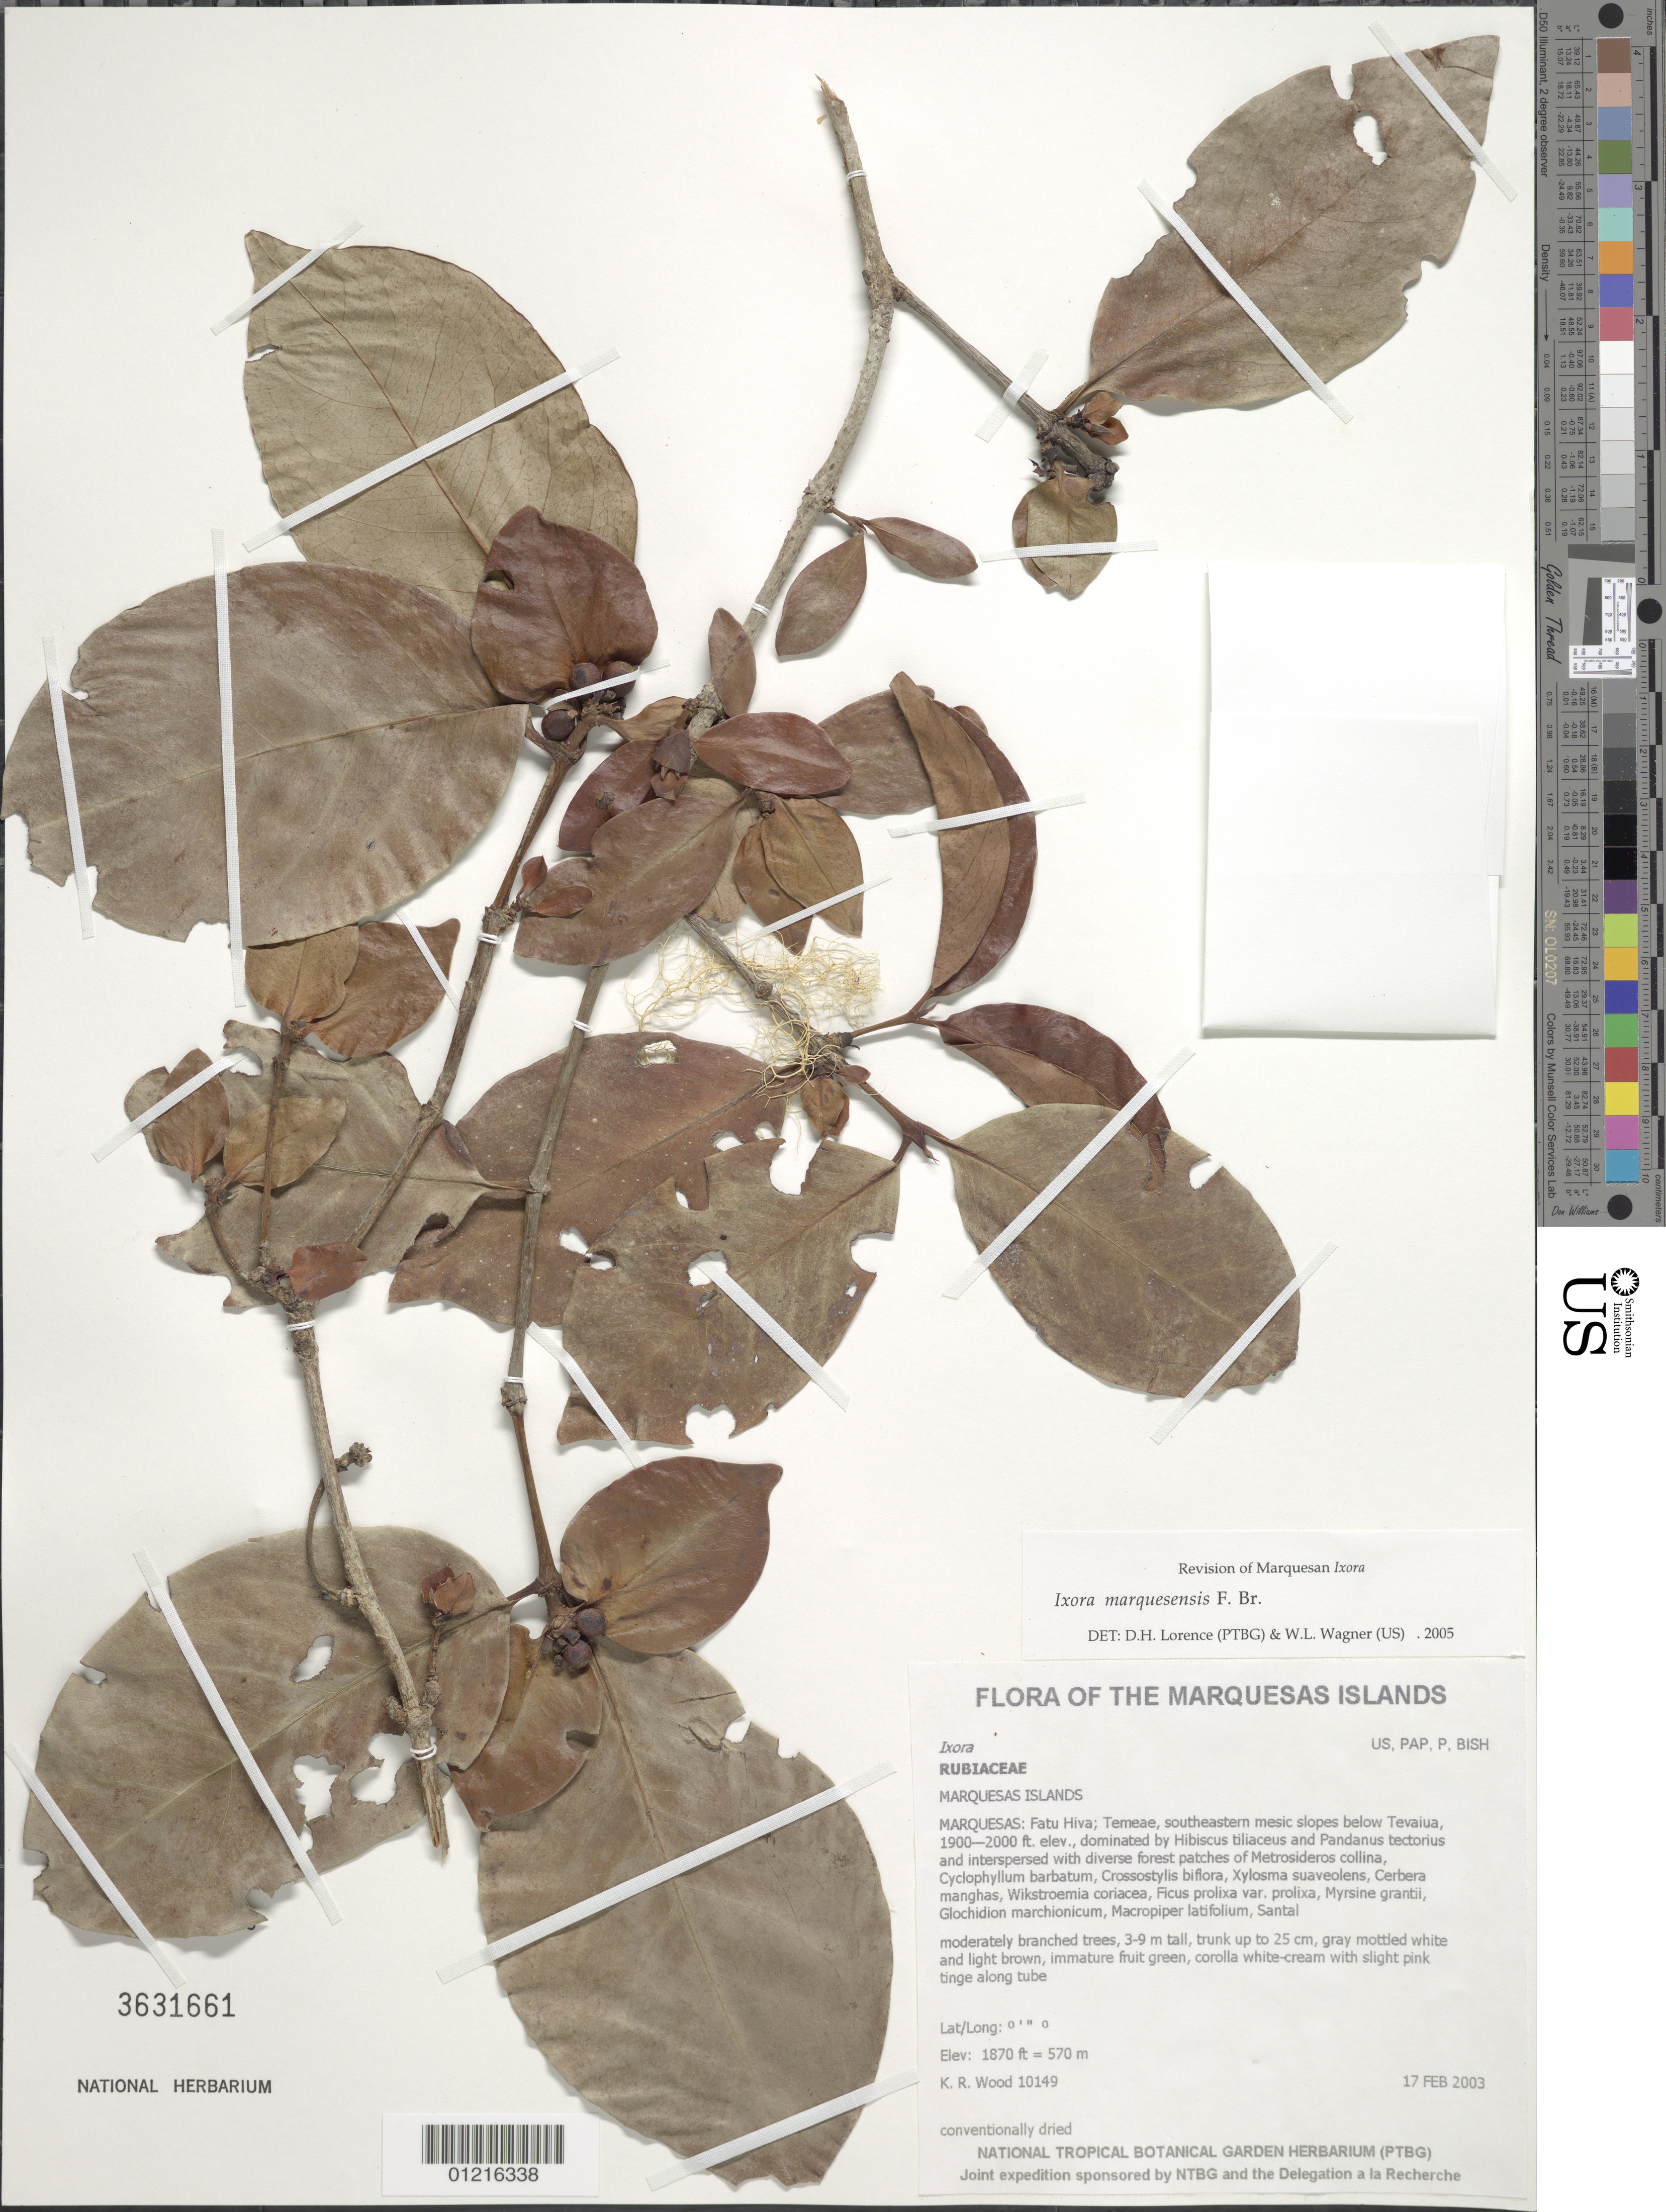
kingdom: Plantae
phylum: Tracheophyta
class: Magnoliopsida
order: Gentianales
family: Rubiaceae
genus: Ixora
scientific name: Ixora marquesensis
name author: F. Br.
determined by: Lorence, David H.; Wagner, W. H.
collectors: K. R. Wood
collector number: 10149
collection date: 2003-02-17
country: French Polynesia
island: Fatu Hiva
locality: Temeae, southeastern mesic slopes below Tevaiua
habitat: Mid-slope, N aspect, moderate slope, scattered, mesic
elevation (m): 570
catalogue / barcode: US 3631661